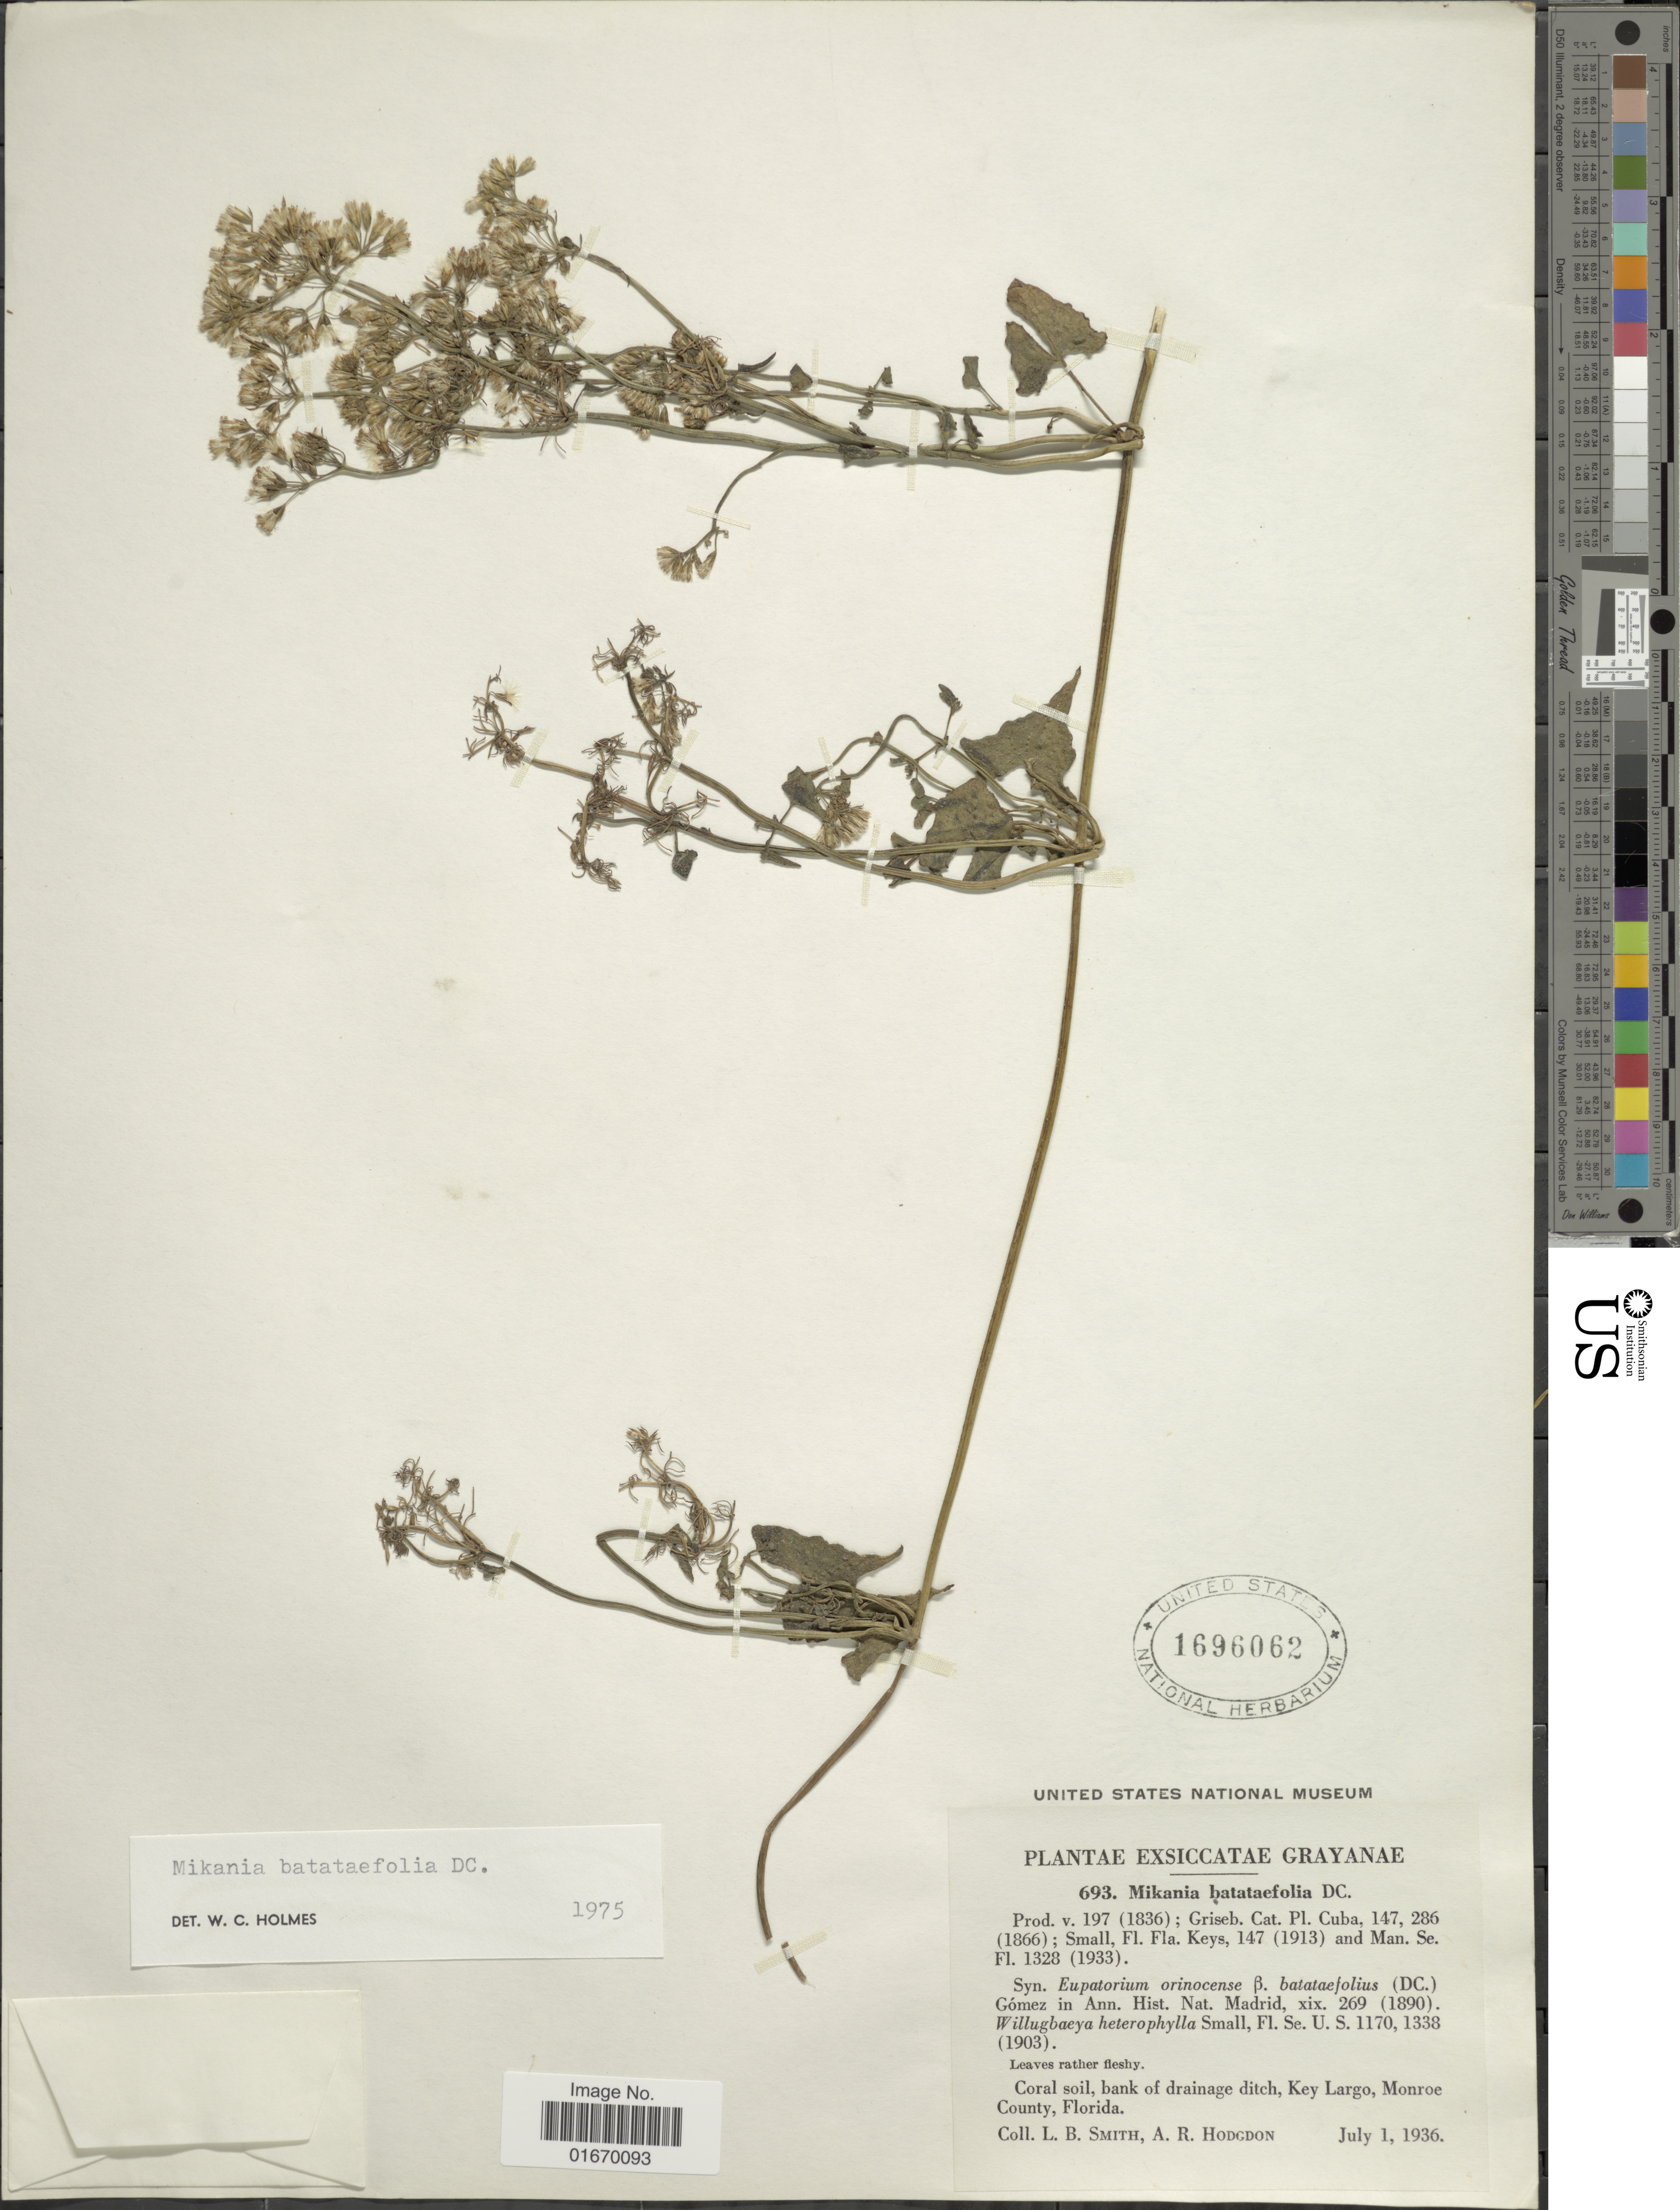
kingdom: Plantae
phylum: Tracheophyta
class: Magnoliopsida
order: Asterales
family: Asteraceae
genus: Mikania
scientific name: Mikania batataefolia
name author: DC.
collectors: L. Smith & A. R. Hodgdon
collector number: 693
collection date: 1936-07-01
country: United States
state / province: Florida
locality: Grayane, Coral soil, bank of drainage ditch, Key Largo, Monroe County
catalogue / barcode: US 1696062